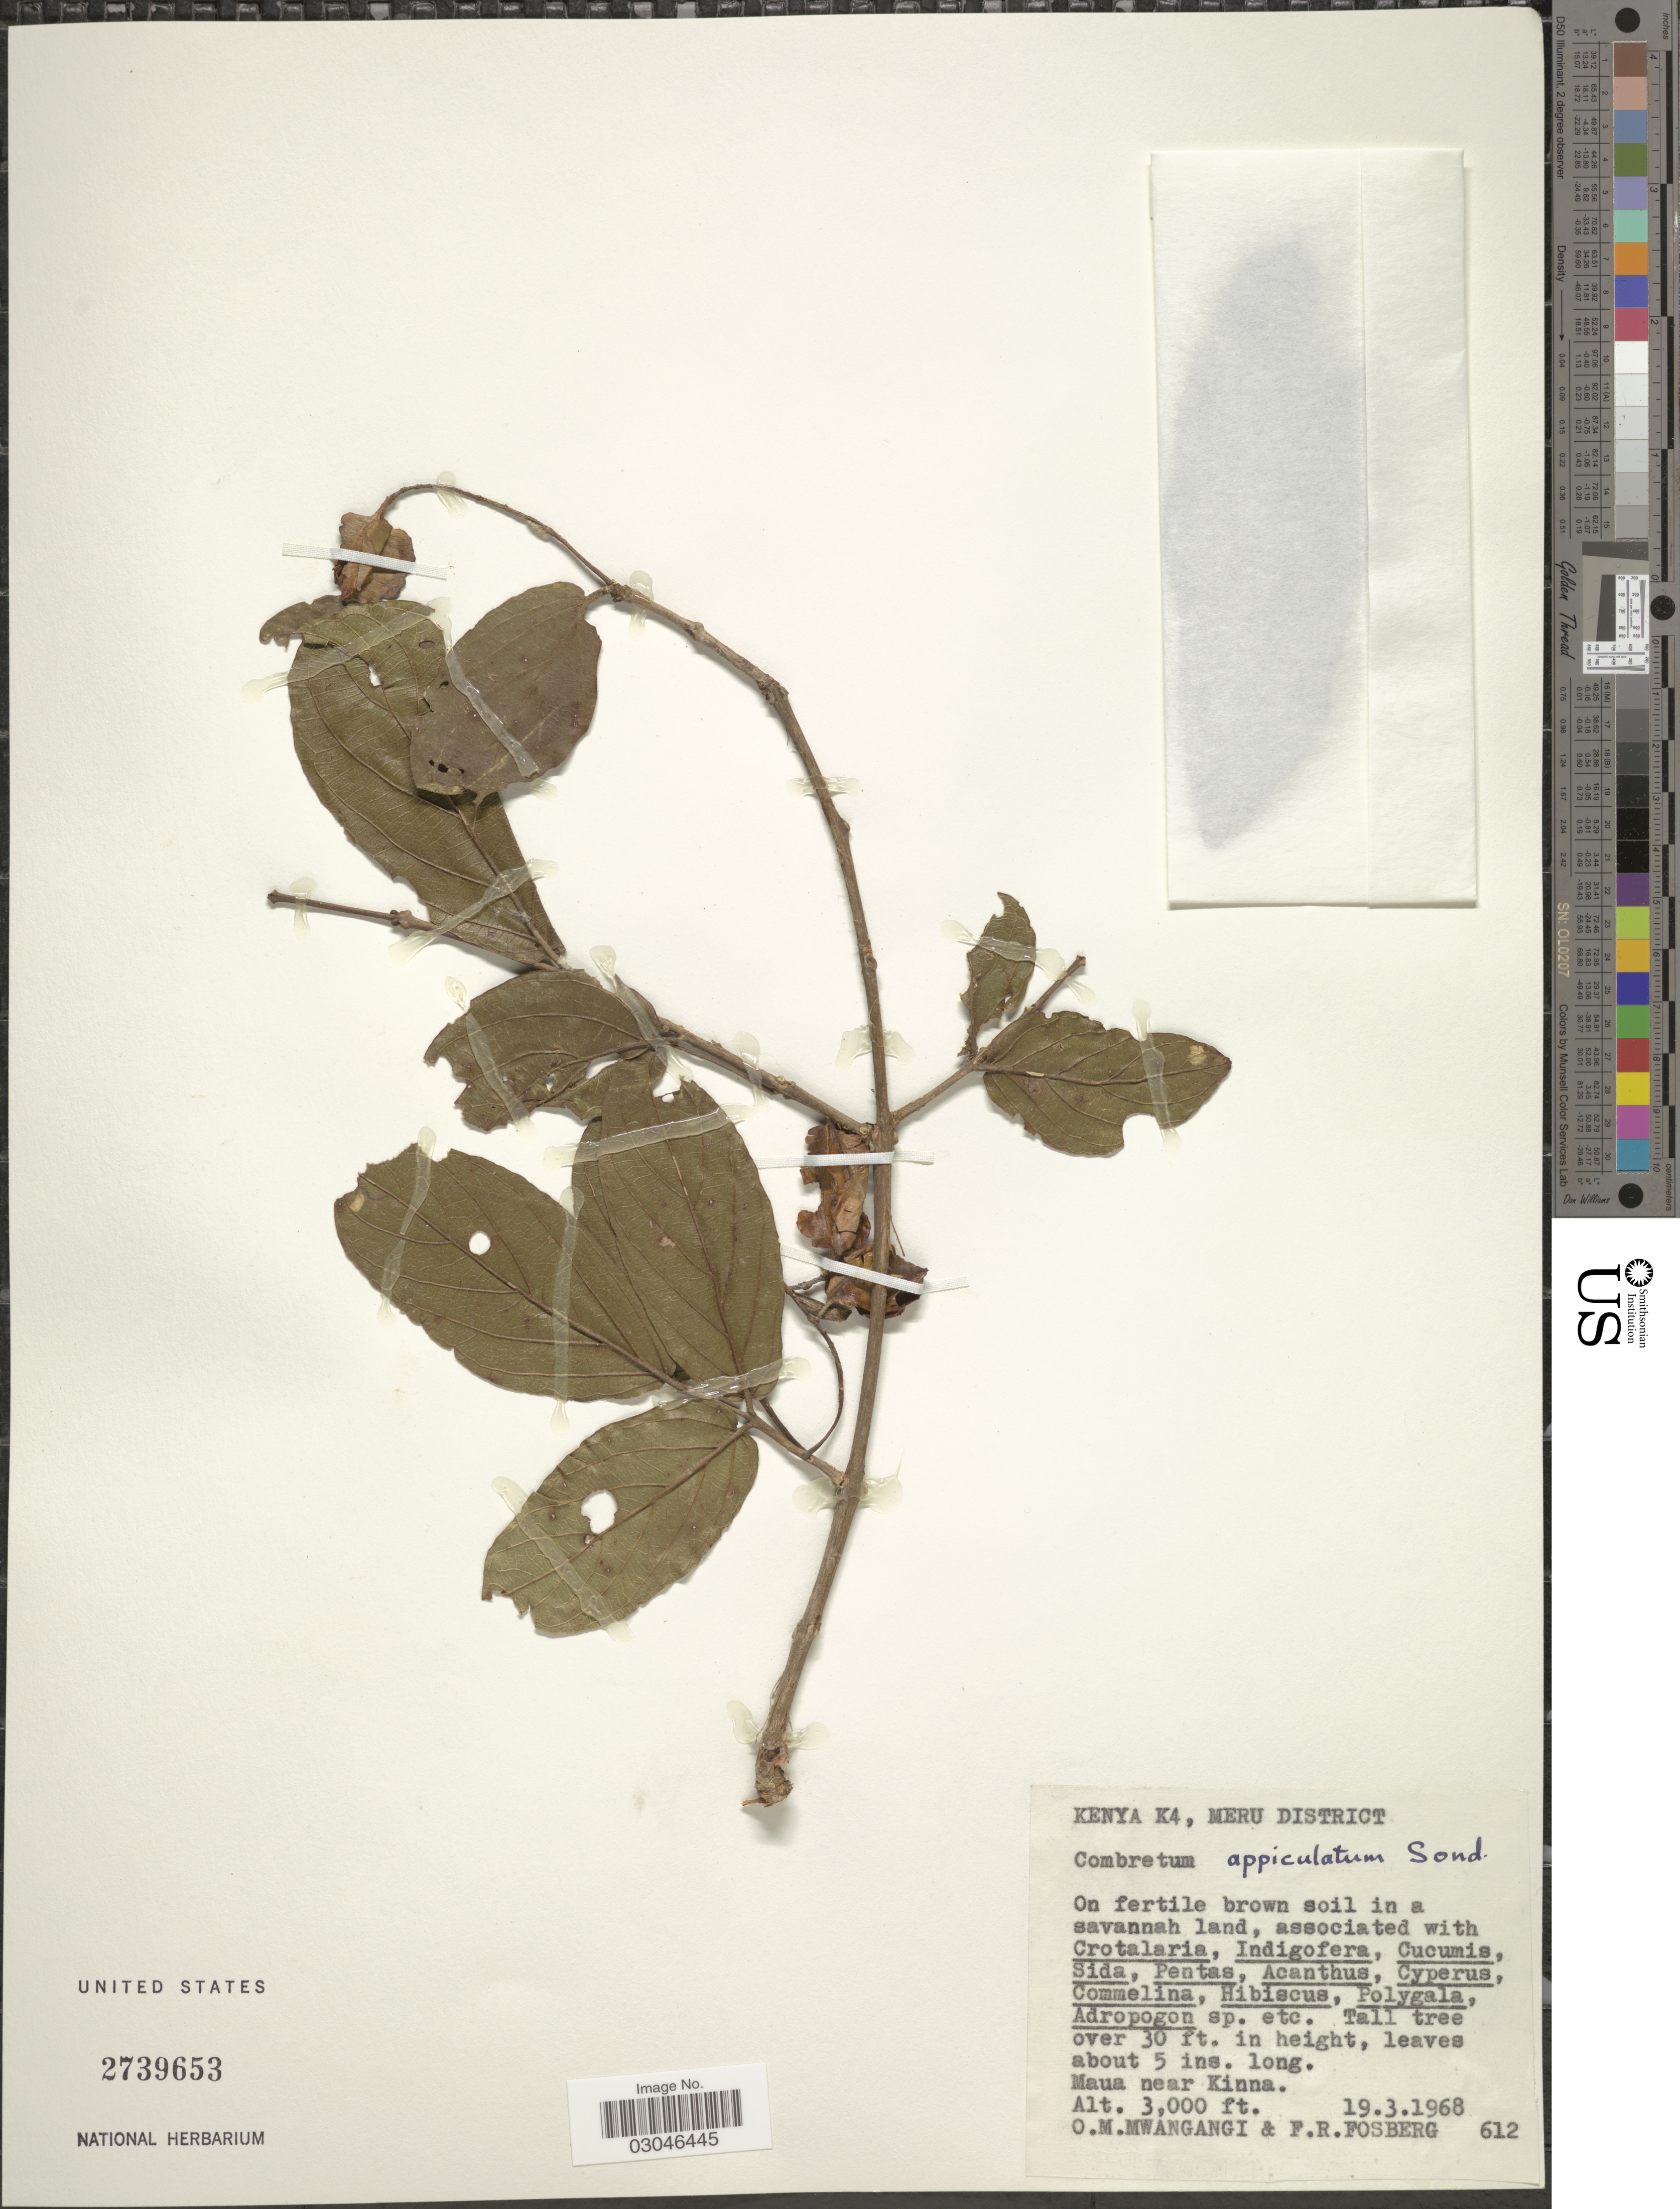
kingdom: Plantae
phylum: Tracheophyta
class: Magnoliopsida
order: Myrtales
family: Combretaceae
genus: Combretum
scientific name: Combretum apiculatum subsp. apiculatum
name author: Sond.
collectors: O. M. Mwangangi & F. R. Fosberg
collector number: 612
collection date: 1968-03-19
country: Kenya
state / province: Meru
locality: K4, Meru District. Maua near Kinna.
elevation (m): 914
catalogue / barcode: US 2739653